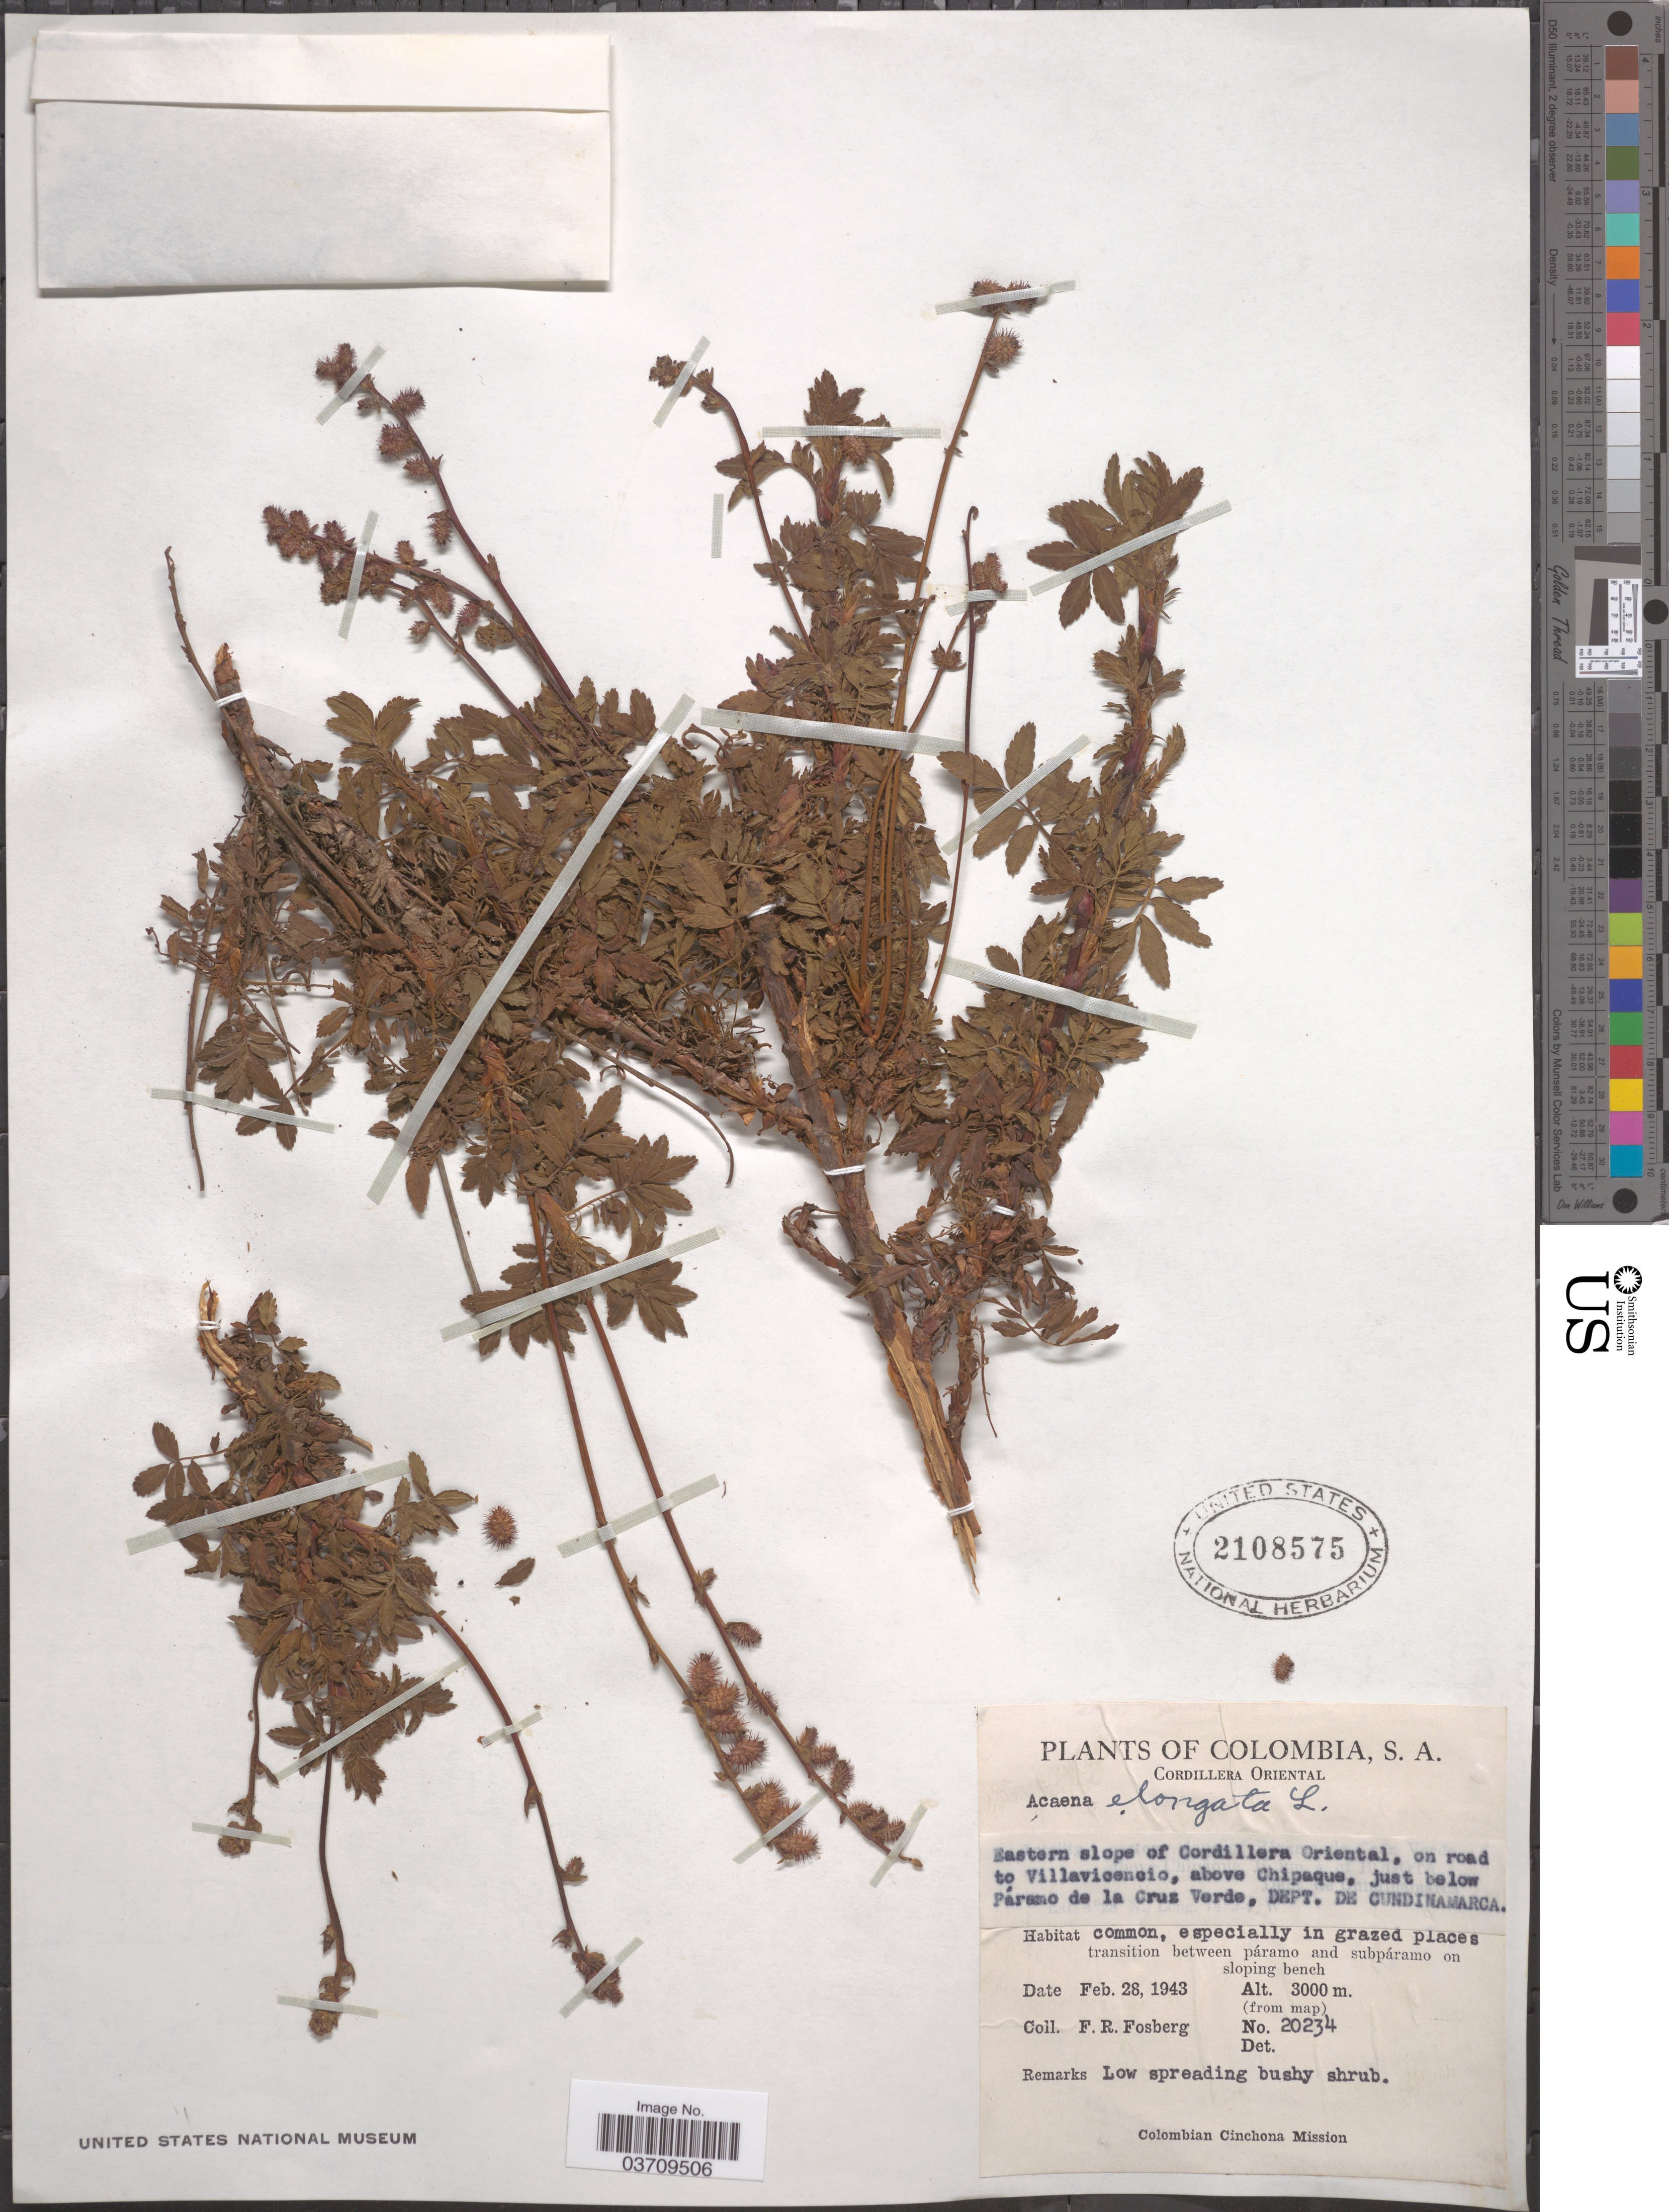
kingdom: Plantae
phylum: Tracheophyta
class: Magnoliopsida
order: Rosales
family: Rosaceae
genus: Acaena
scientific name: Acaena elongata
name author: L.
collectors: F. R. Fosberg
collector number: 20234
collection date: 1943-02-28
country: Colombia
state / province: Cundinamarca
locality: Cordillera Oriental. Eastern slope of Cordillera Oriental, on road to Villavicencio, above Chipaque, just below Páramo de la Cruz Verde, Dept. de Cundinamarca.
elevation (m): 3000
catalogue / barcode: US 2108575